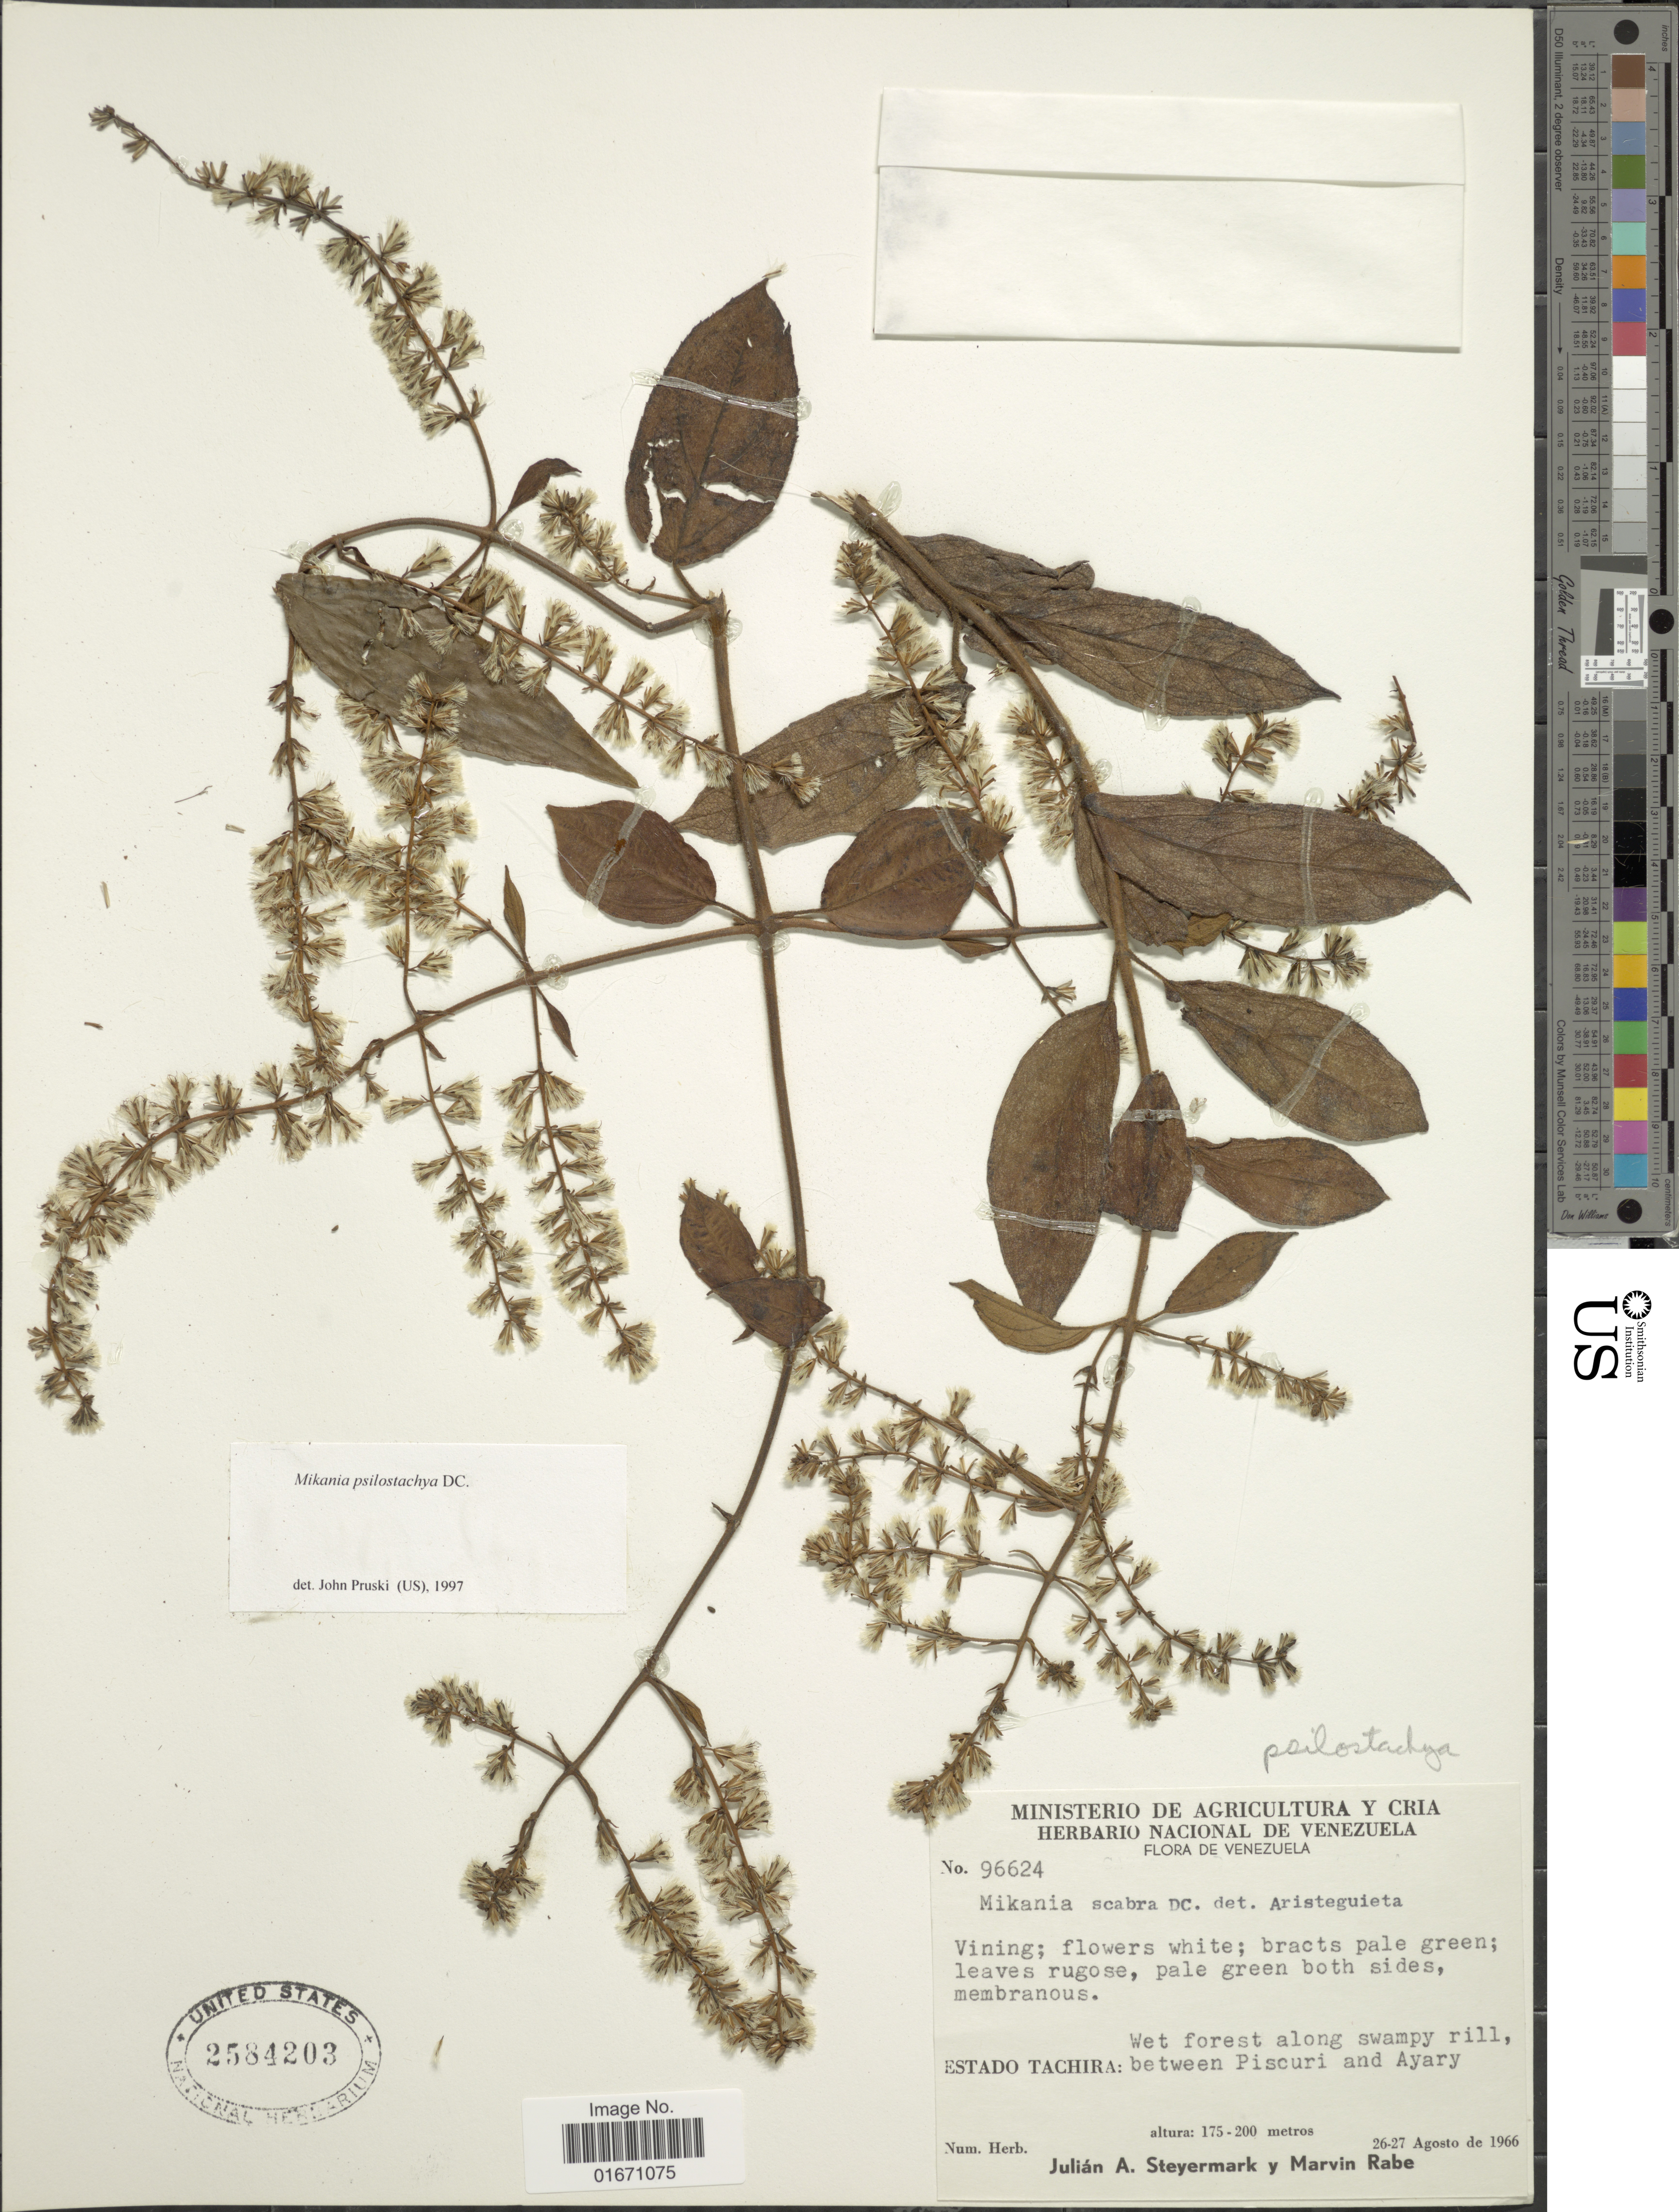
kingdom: Plantae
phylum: Tracheophyta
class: Magnoliopsida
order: Asterales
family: Asteraceae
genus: Mikania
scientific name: Mikania psilostachya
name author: DC.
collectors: J. Steyermark & M. Rabe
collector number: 96624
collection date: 1966-08-26/1966-08-27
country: Venezuela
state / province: Tachira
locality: Between Piscuri and Ayary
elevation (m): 175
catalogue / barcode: US 2584203